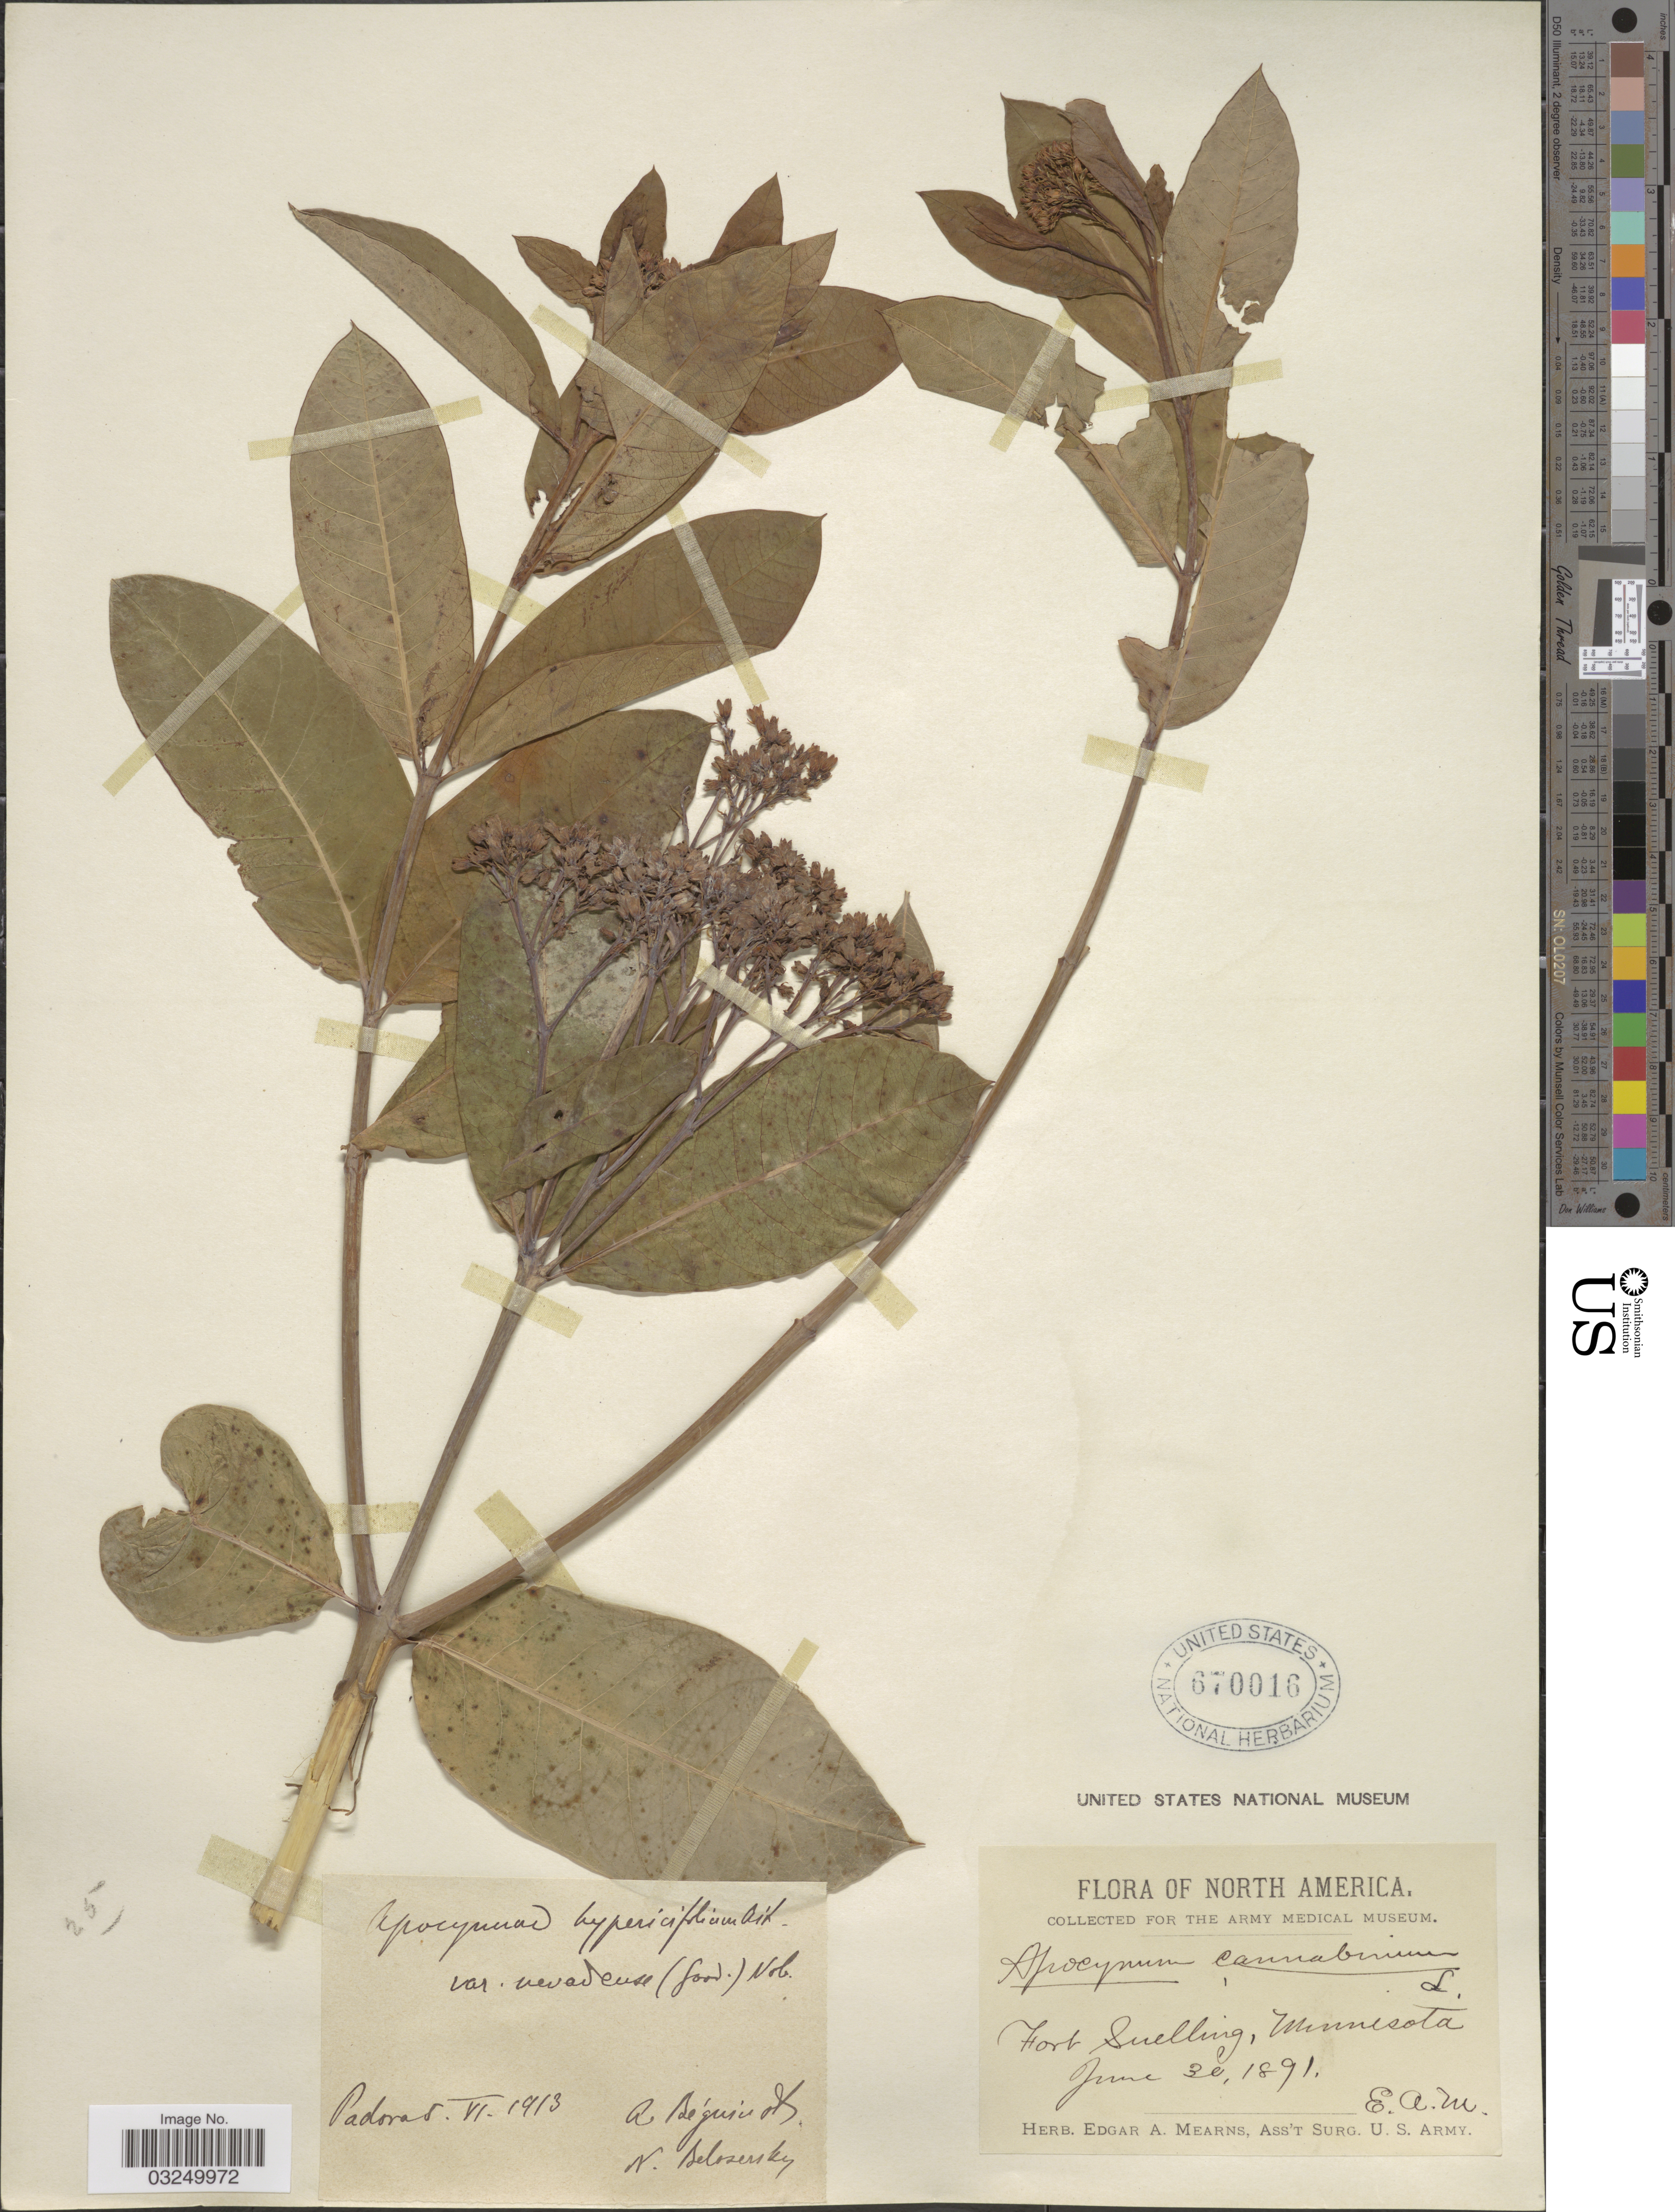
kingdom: Plantae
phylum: Tracheophyta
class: Magnoliopsida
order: Gentianales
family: Apocynaceae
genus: Apocynum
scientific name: Apocynum nevadense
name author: Goodd.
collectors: E. A. Mearns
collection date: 1891-06-30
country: United States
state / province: Minnesota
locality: Fort Snelling.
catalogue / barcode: US 670016